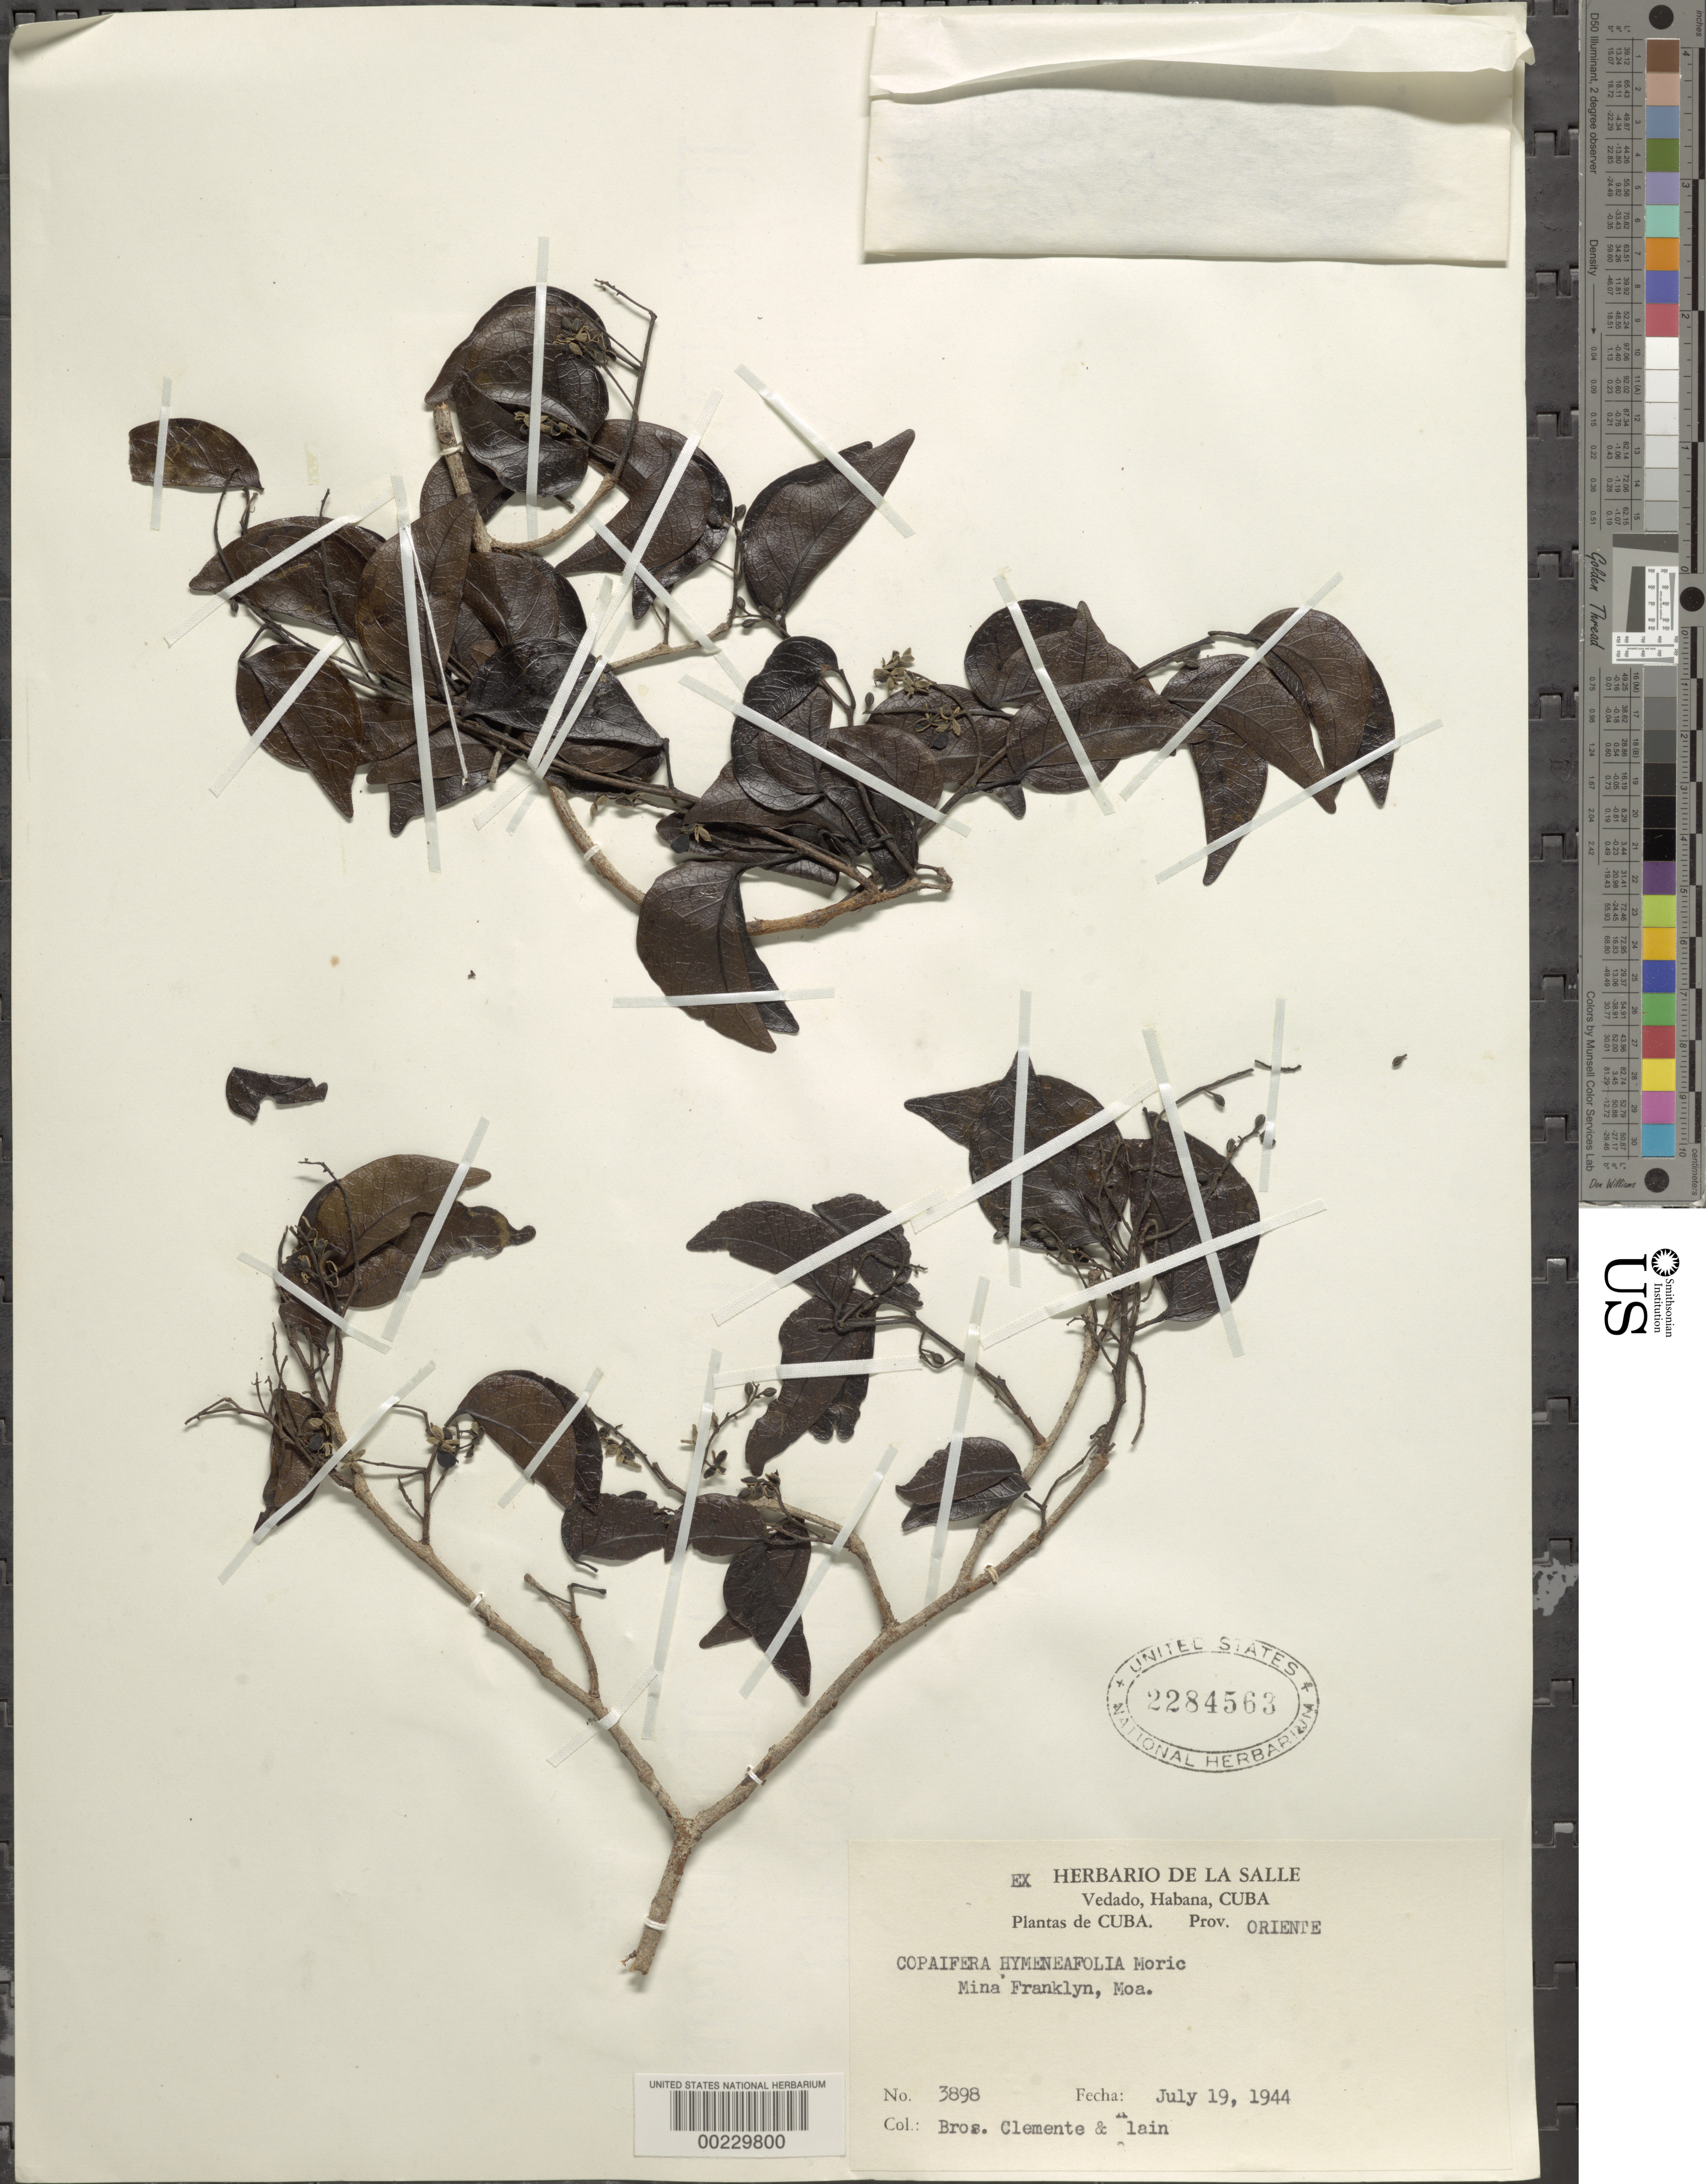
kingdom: Plantae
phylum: Tracheophyta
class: Magnoliopsida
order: Fabales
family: Fabaceae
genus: Copaifera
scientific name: Copaifera hymenaeifolia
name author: Moric.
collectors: B. Clement & A. H. Liogier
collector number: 3898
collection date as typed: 19 Jul 1944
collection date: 1944-07-19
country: Cuba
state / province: Oriente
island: Greater Antilles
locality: Mina franklyn, moa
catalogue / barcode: US 2284563